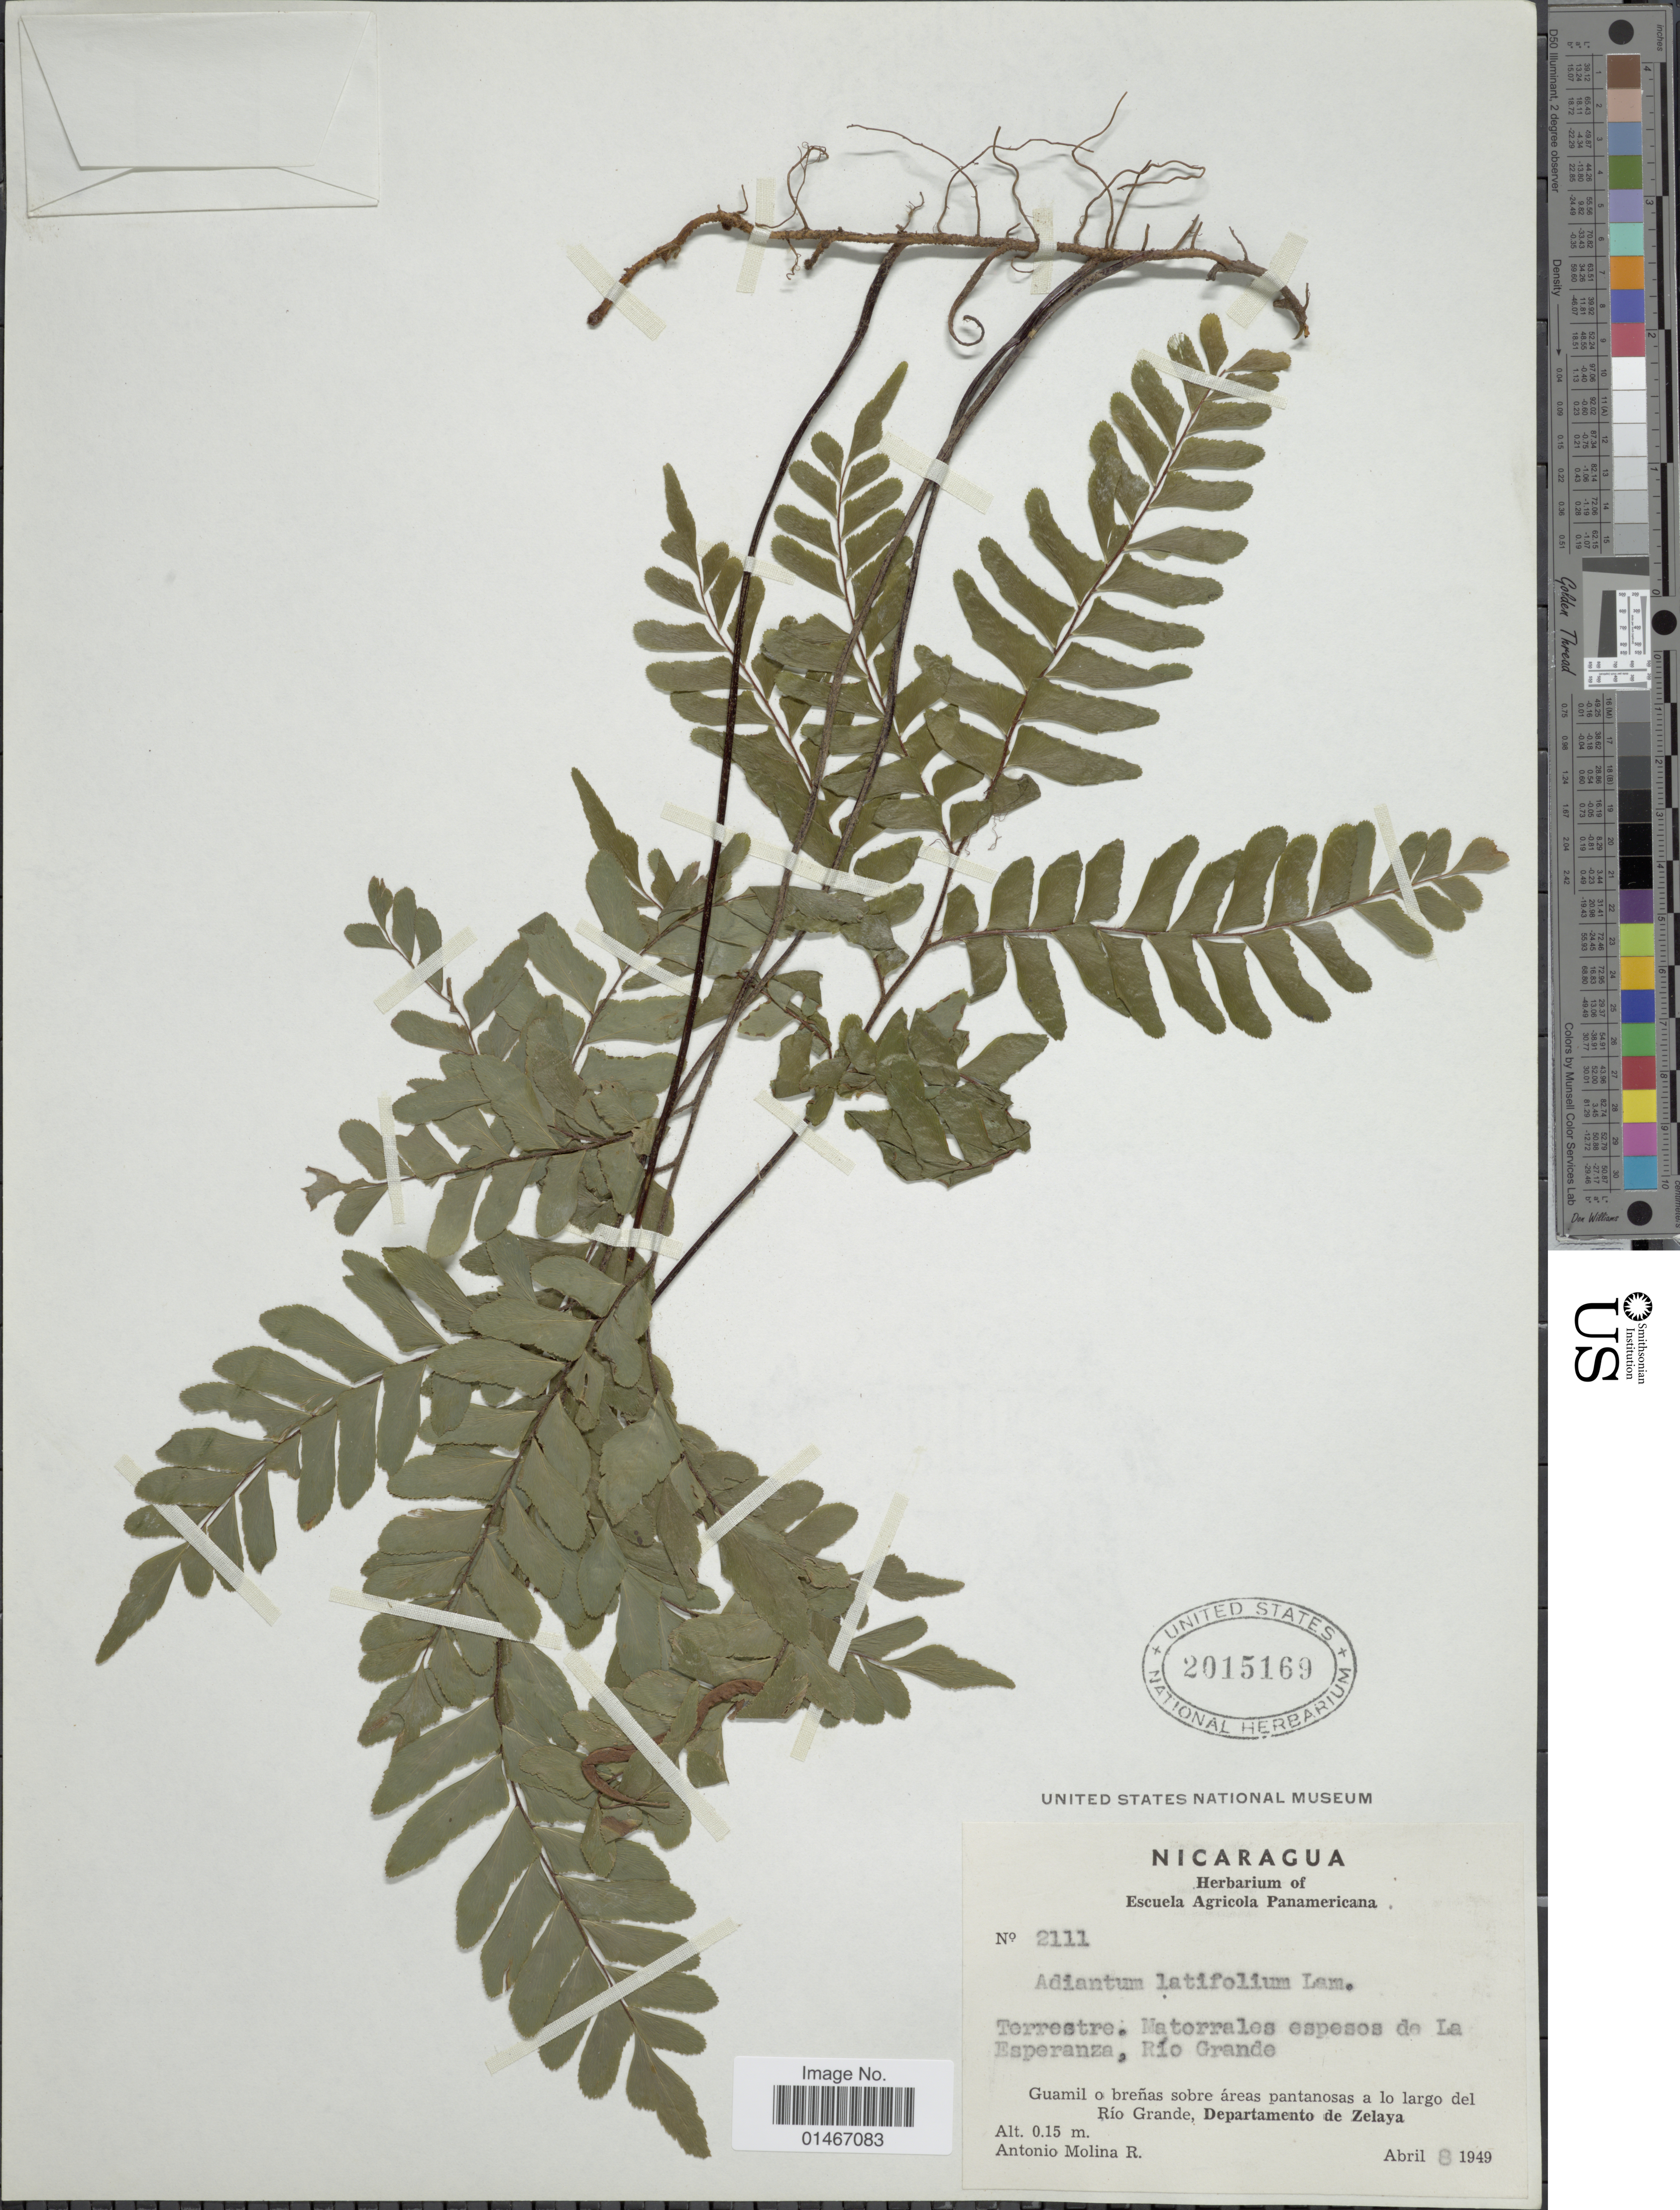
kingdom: Plantae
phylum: Tracheophyta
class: Polypodiopsida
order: Polypodiales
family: Pteridaceae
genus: Adiantum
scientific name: Adiantum latifolium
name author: Lam.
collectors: A. Molina R.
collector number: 2111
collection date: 1949-04-08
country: Nicaragua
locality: Terrestre. Matorrales espesos de La Esperanza, Rio Grande. Guamil o brenas sobre areas pantanosas a lo largo del Rio Grande, Departamento de Zelaya.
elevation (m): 15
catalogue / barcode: US 2015169